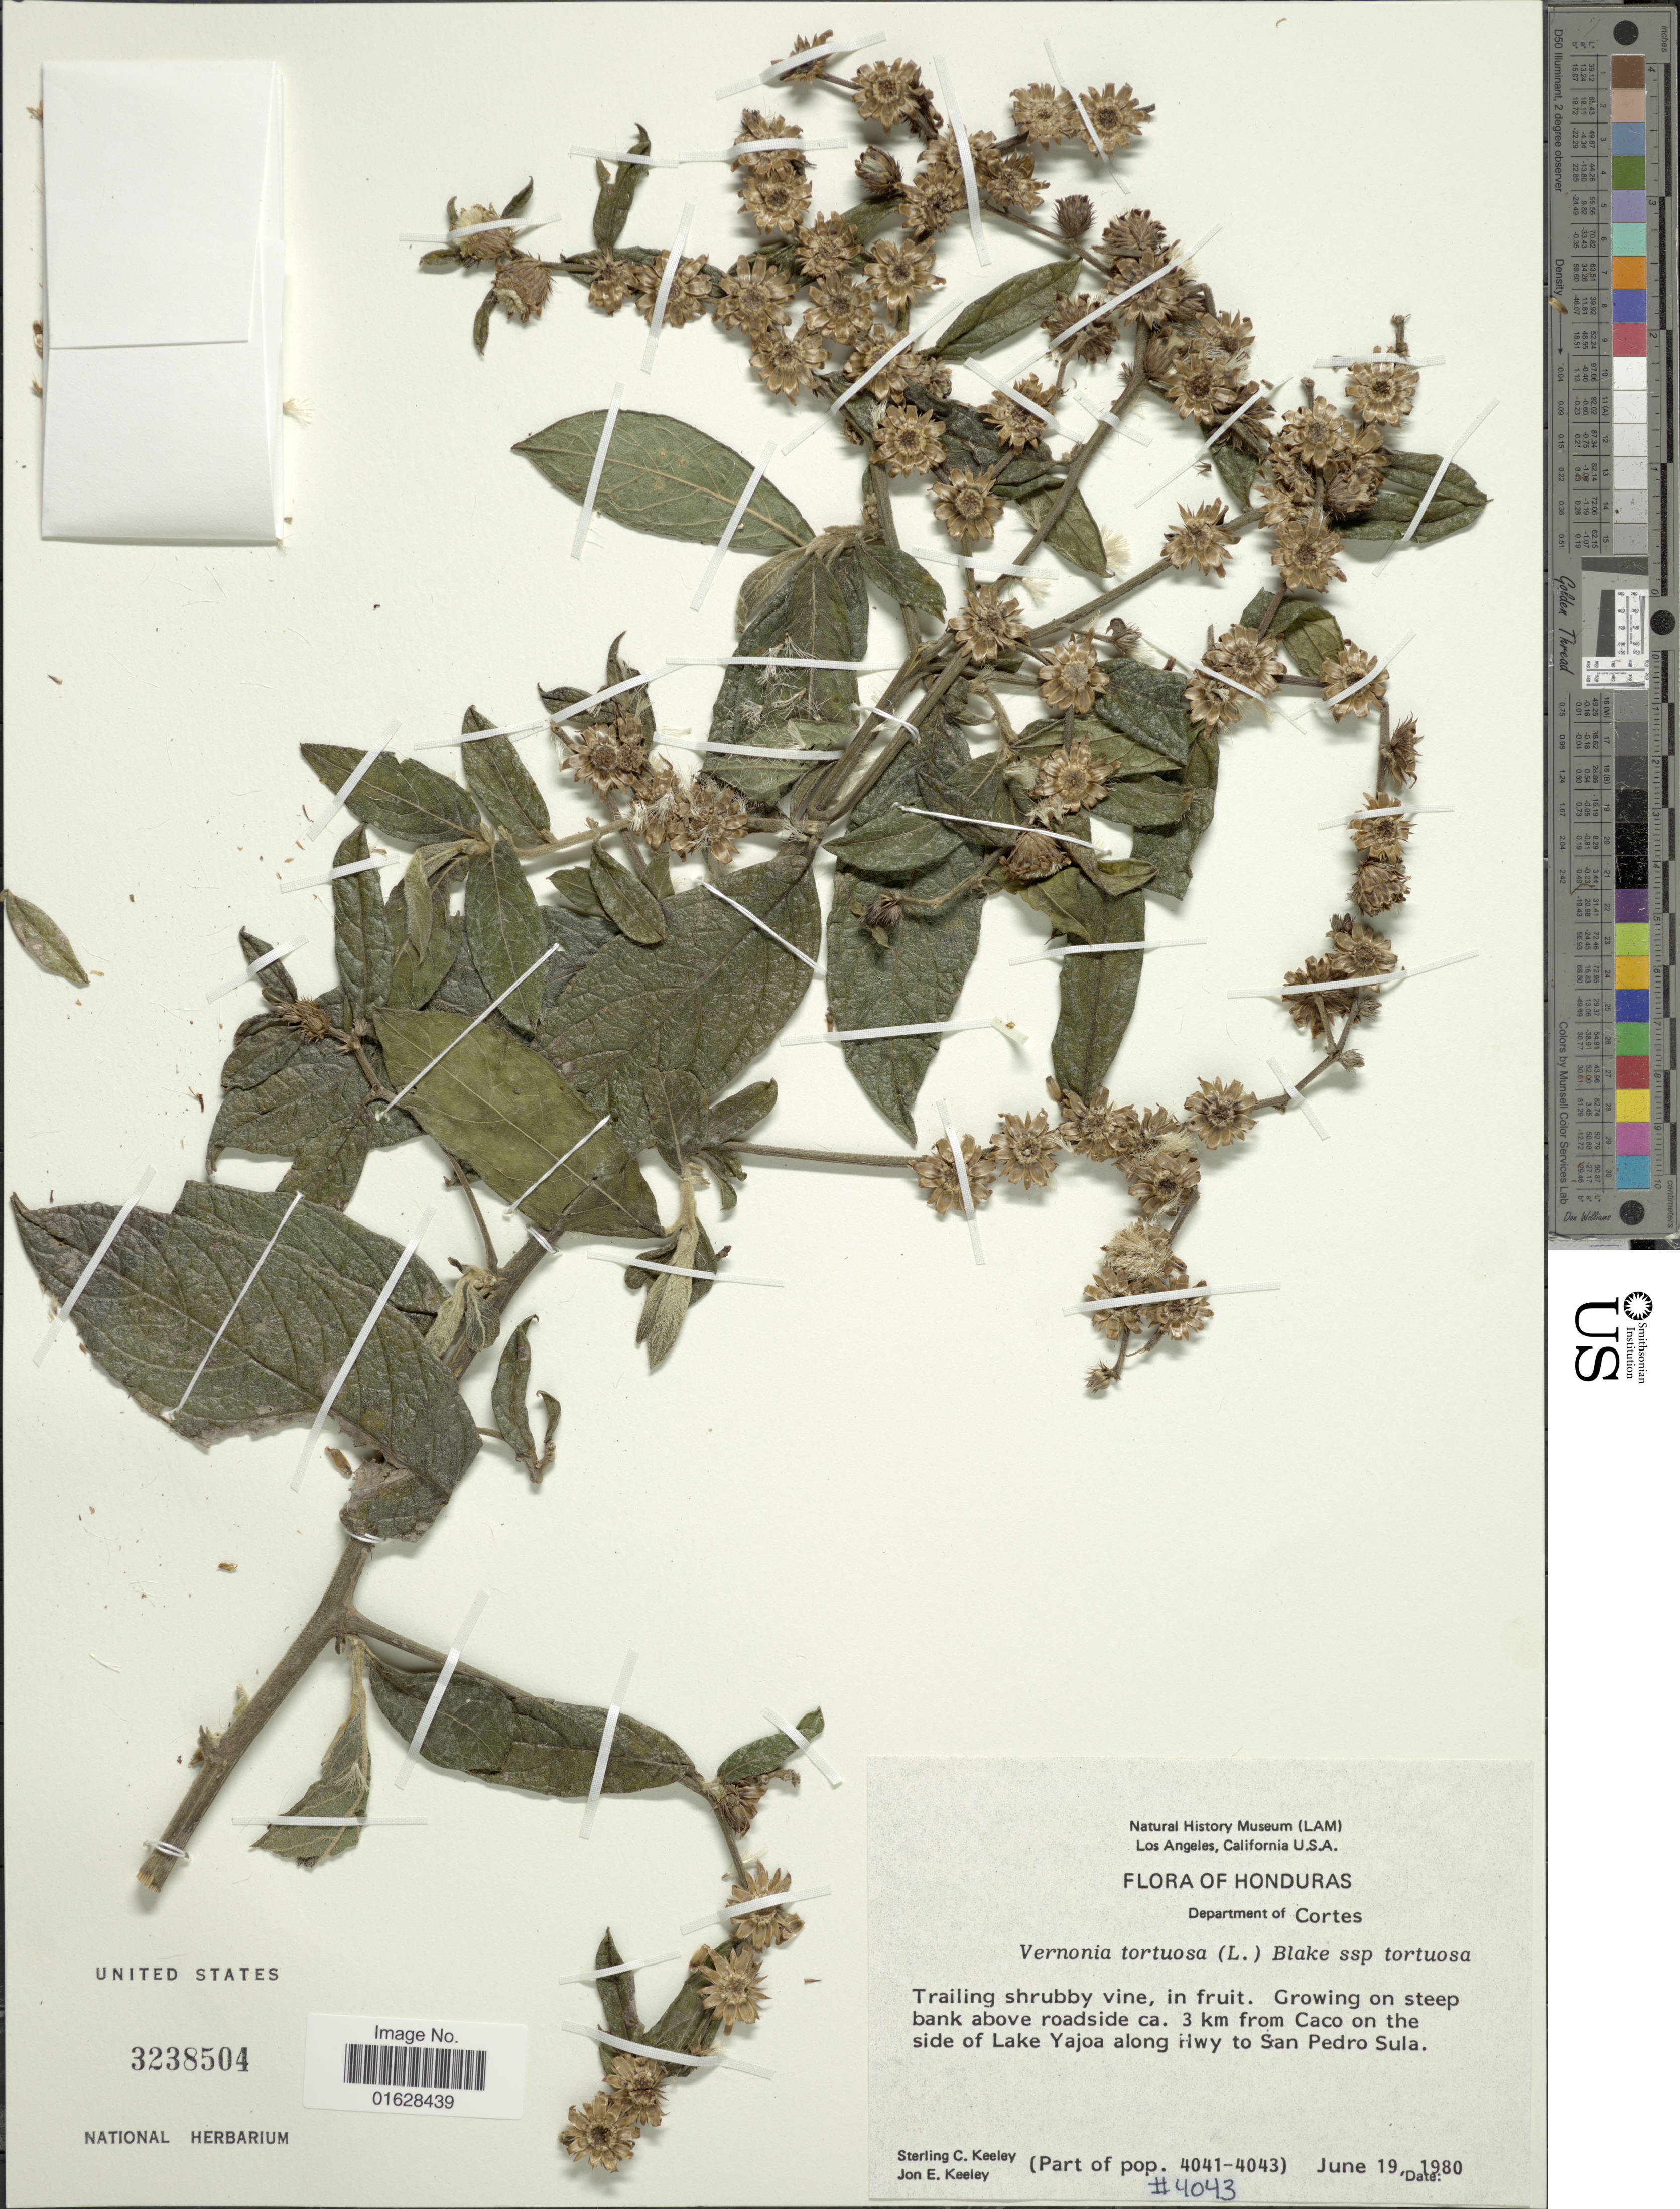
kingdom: Plantae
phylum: Tracheophyta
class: Magnoliopsida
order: Asterales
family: Asteraceae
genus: Lepidaploa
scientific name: Lepidaploa tortuosa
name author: (L.) H. Rob.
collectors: S. C. Keeley & J. E. Keeley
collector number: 4043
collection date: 1980-06-19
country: Honduras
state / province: Cortés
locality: Department of Cortes, bank above roadside ca 3 km from Caco on the side of Lake Yajoa along Hwy to San Pedro Sula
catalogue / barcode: US 3238504